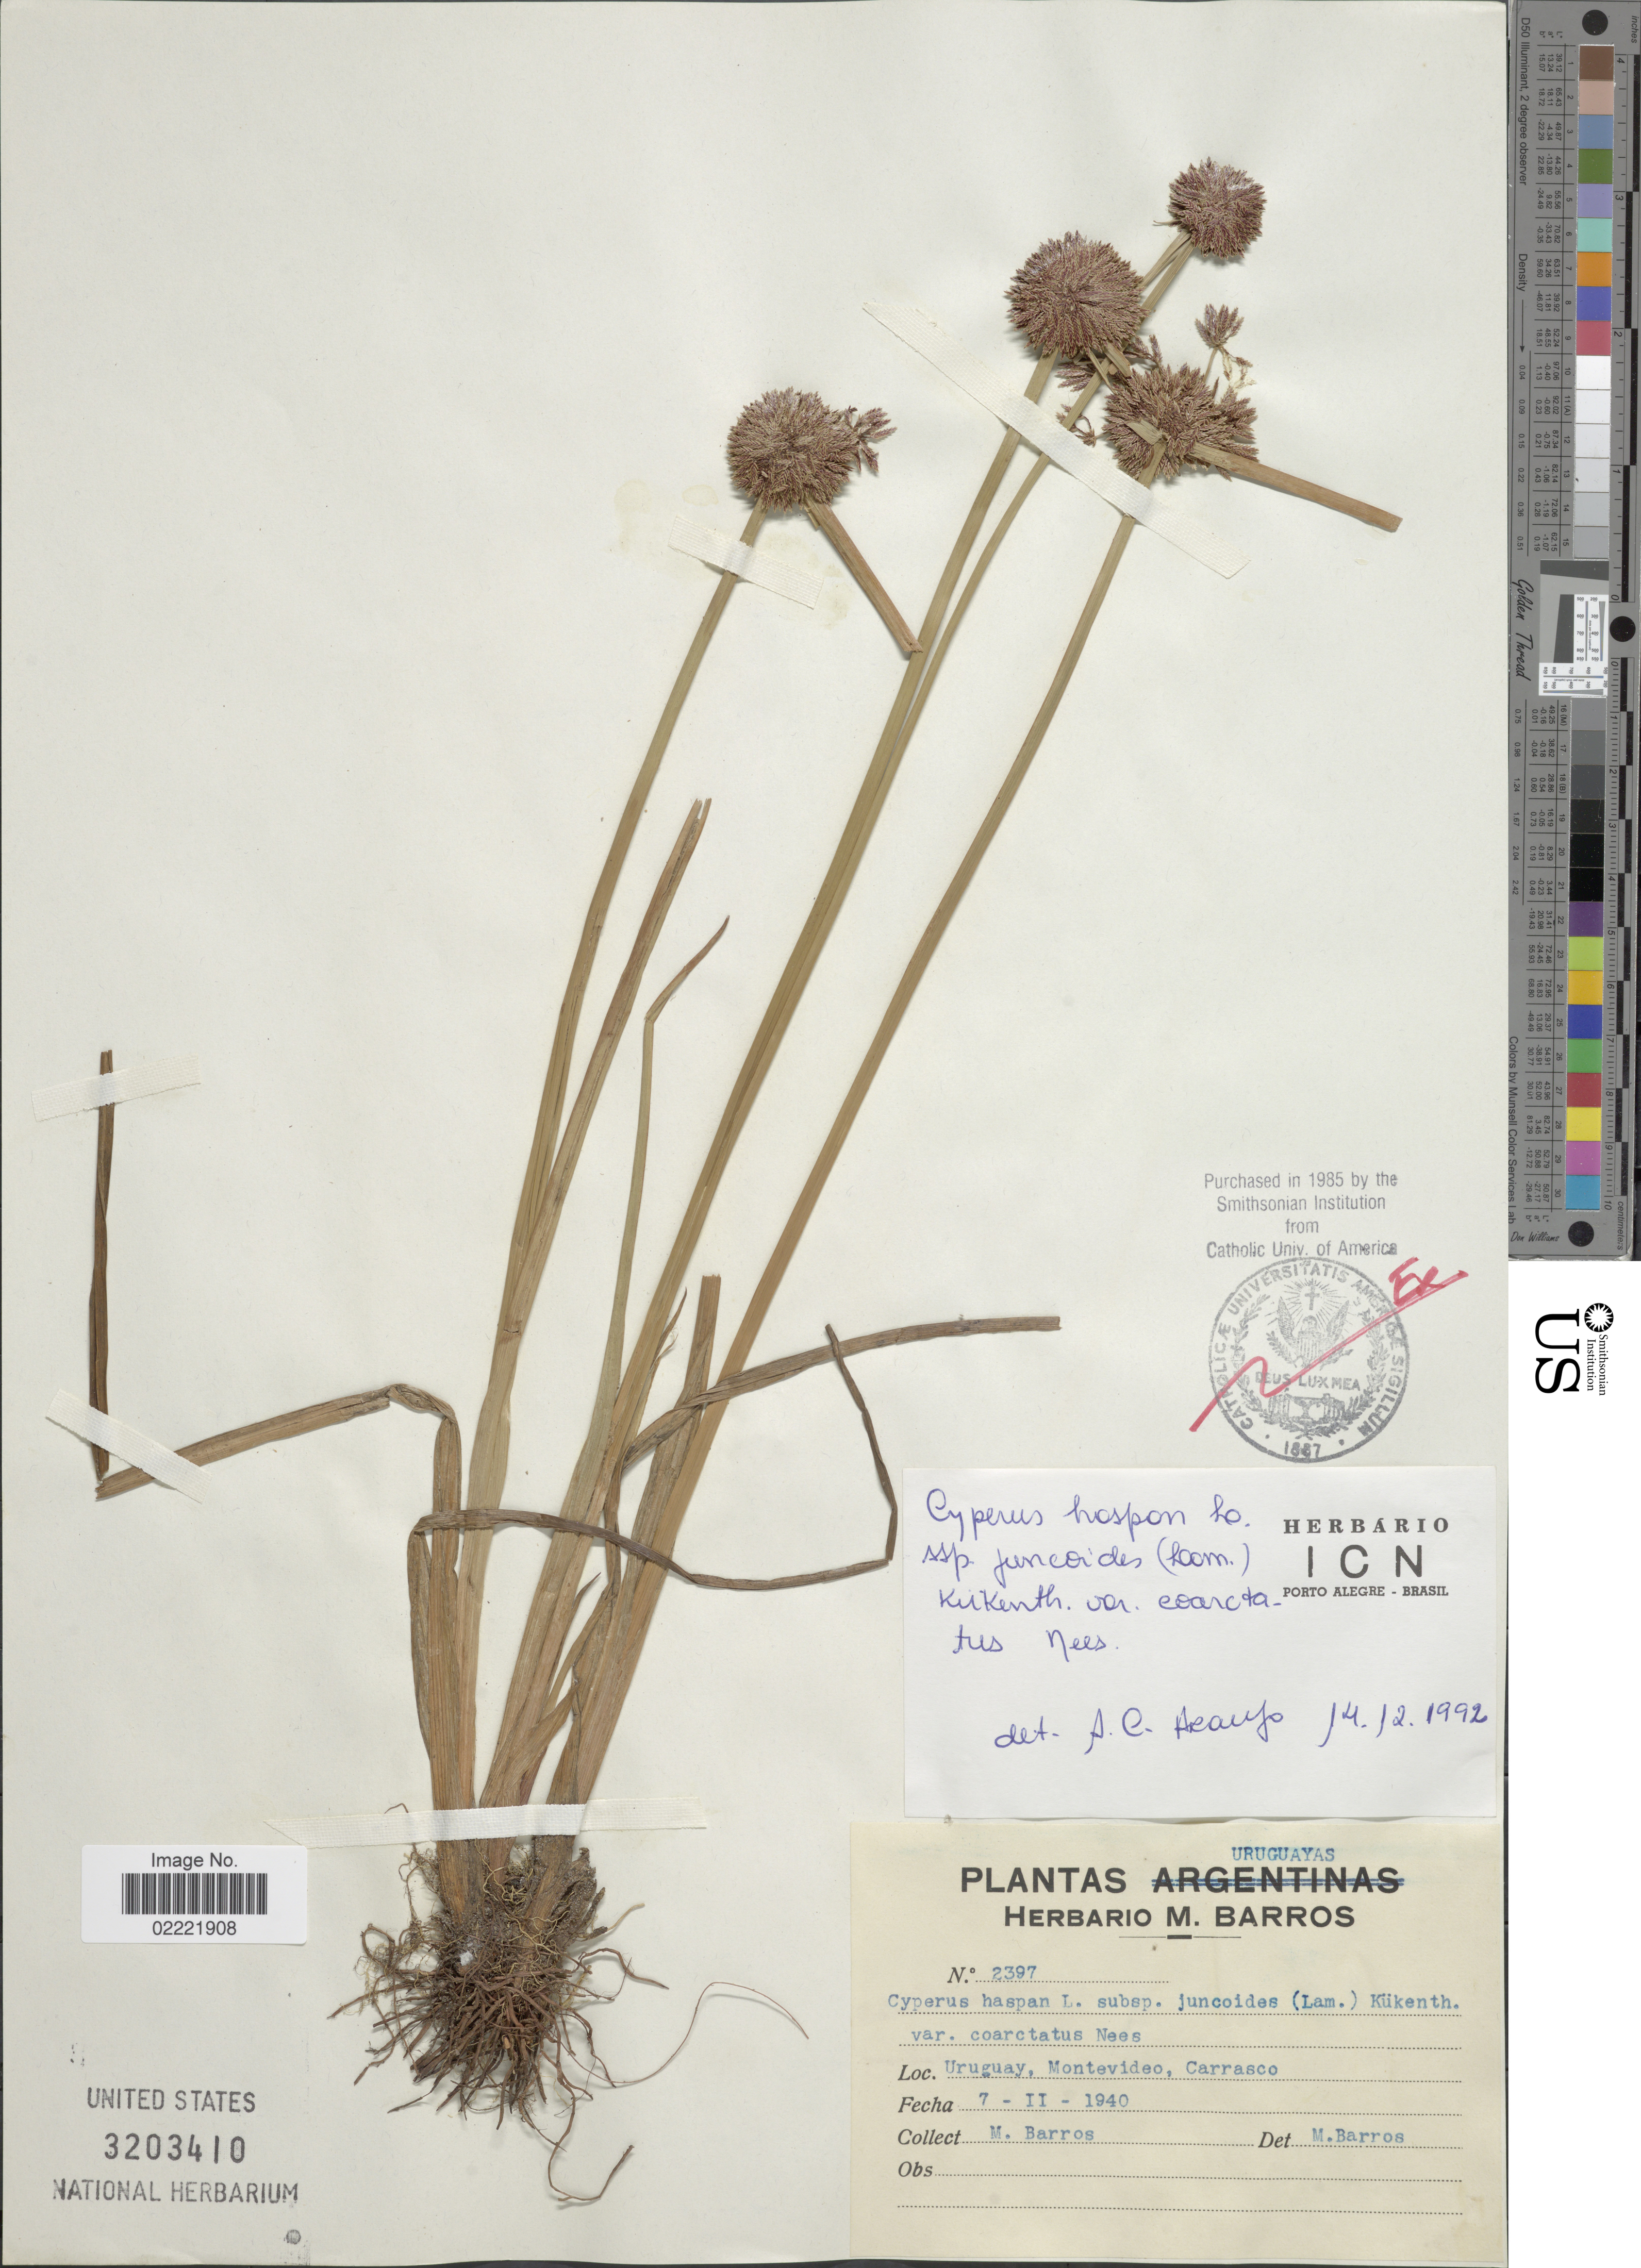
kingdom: Plantae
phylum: Tracheophyta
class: Liliopsida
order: Poales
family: Cyperaceae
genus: Cyperus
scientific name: Cyperus haspan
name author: L.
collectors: M. Barros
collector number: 2397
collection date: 1940-02-07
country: Uruguay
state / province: Montevideo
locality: Uruguay, Carrasco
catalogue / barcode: US 3203410